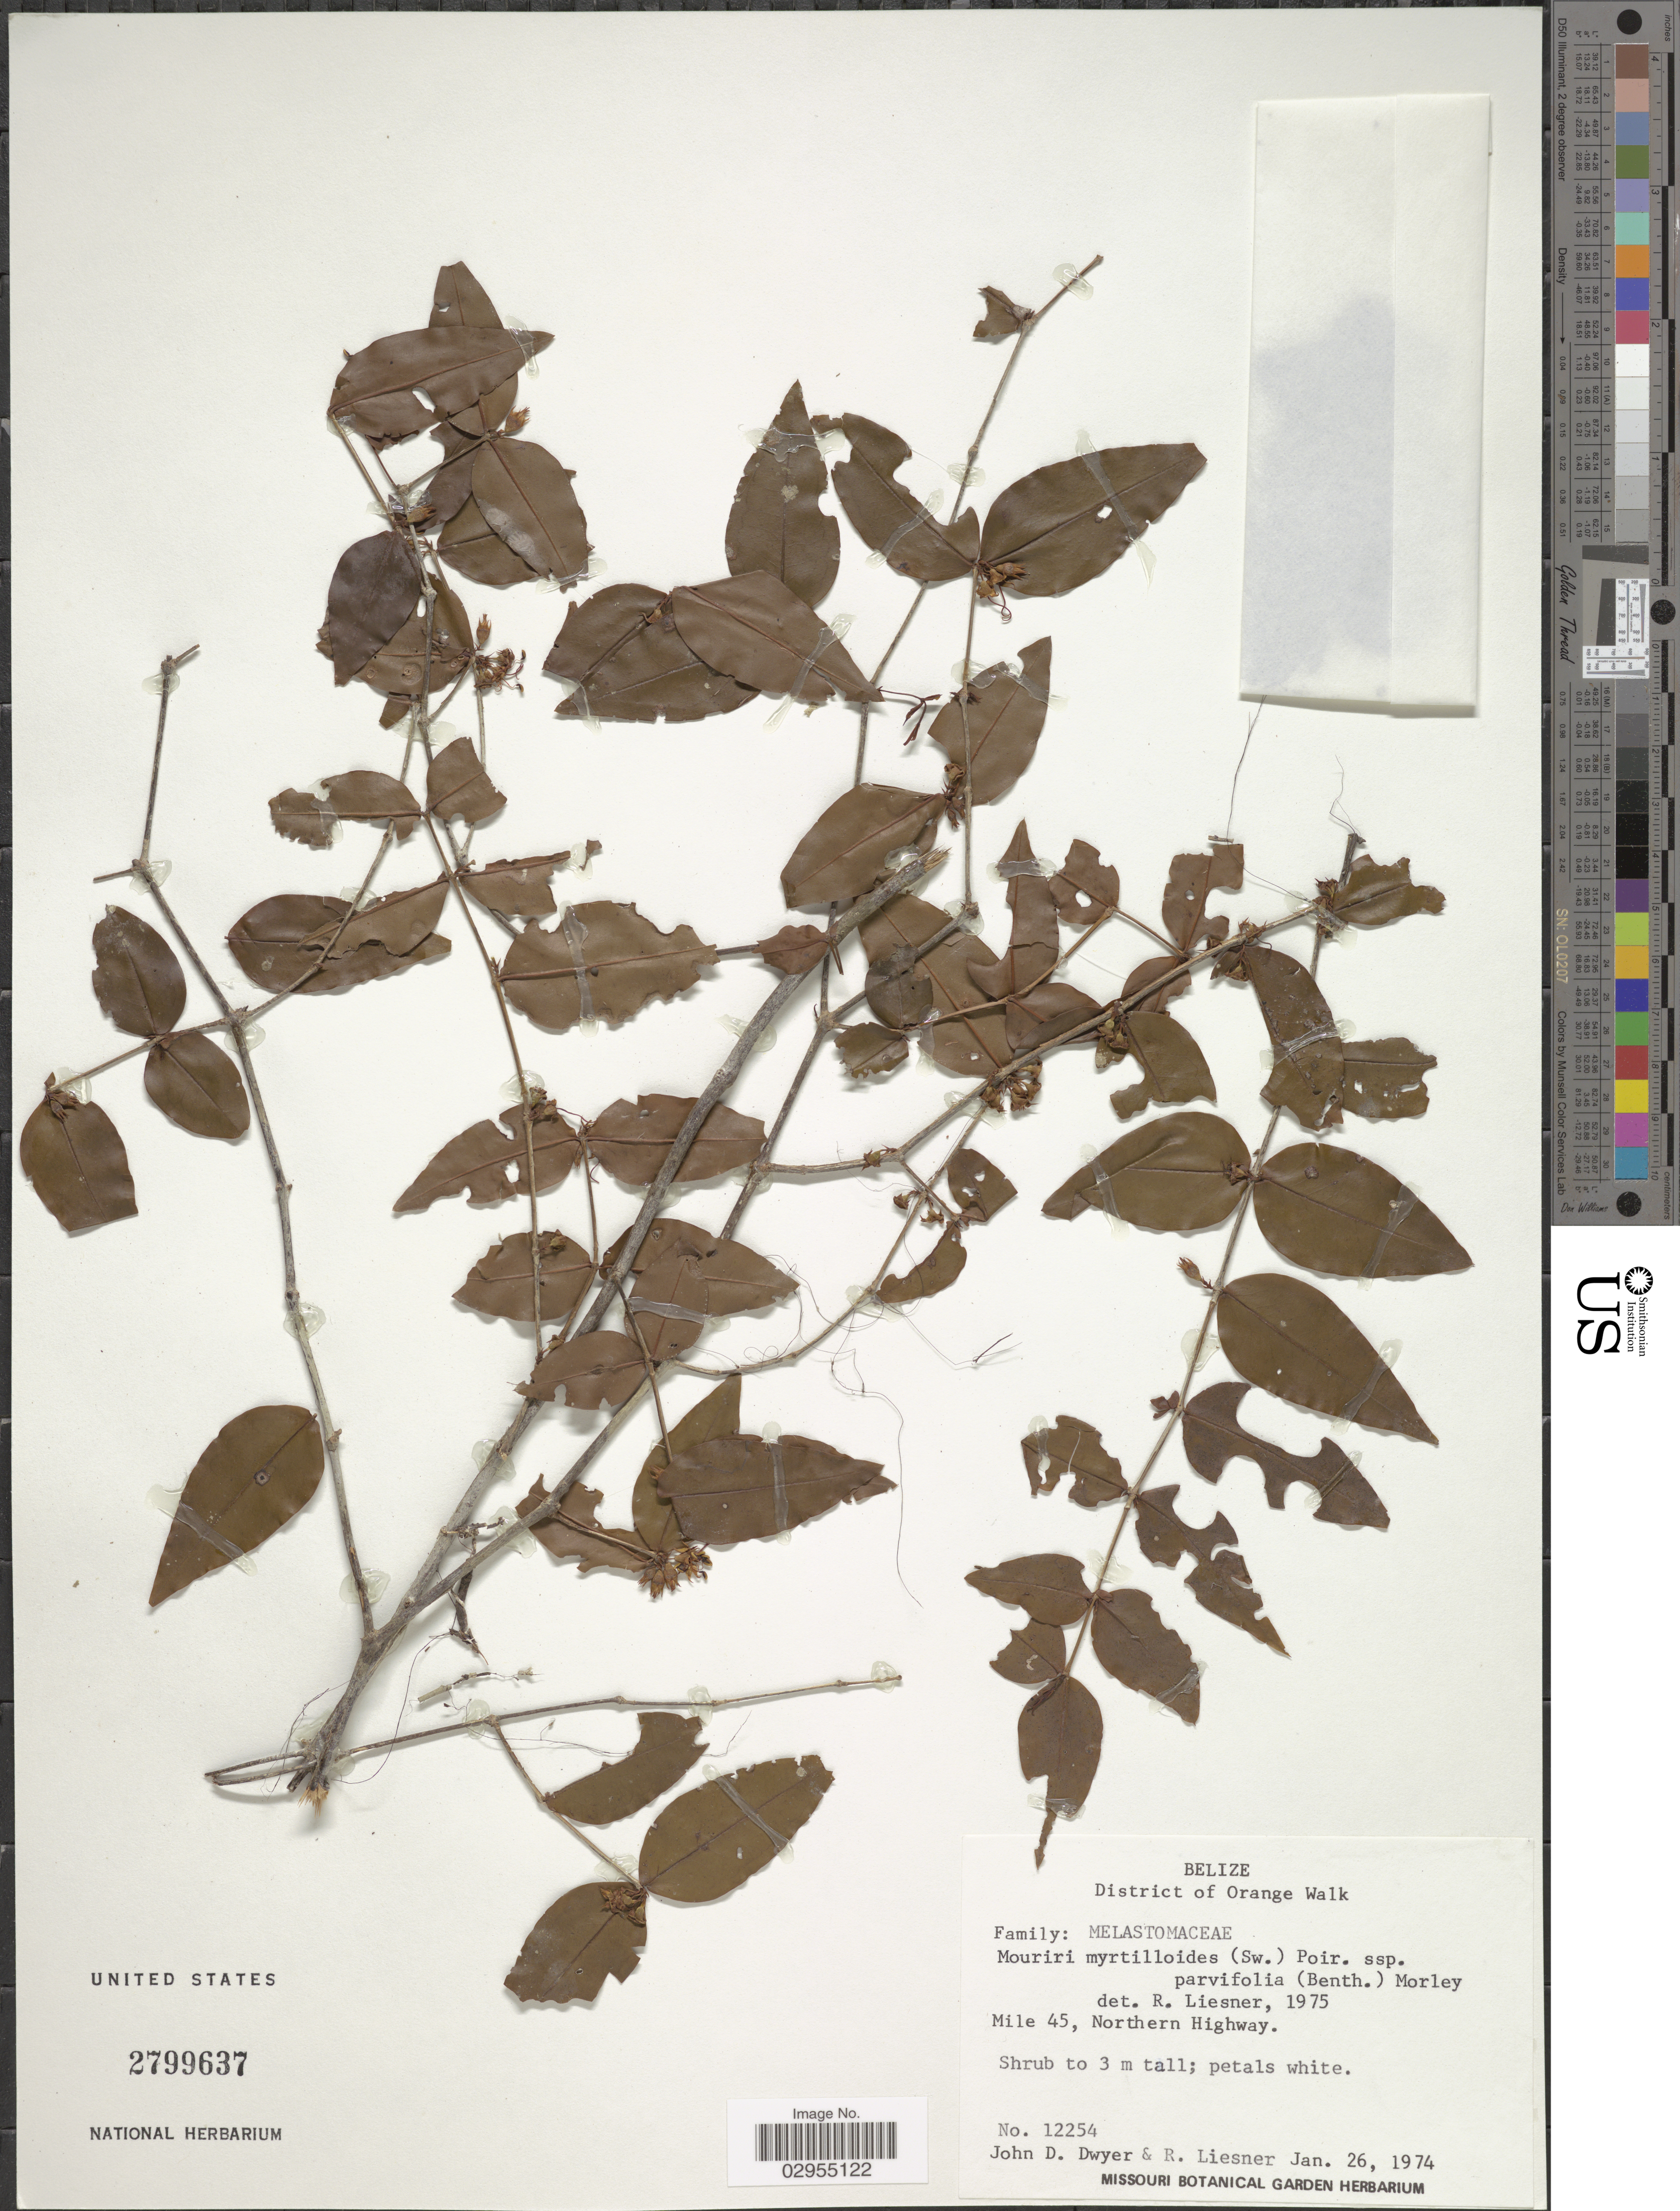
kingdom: Plantae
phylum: Tracheophyta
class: Magnoliopsida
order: Myrtales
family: Melastomataceae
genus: Mouriri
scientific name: Mouriri parvifolia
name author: Benth.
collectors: J. D. Dwyer & R. L. Liesner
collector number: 12254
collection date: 1974-01-26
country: Belize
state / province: Orange Walk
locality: District of Orange Walk. Mile 45, Northern Highway.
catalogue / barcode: US 2799637